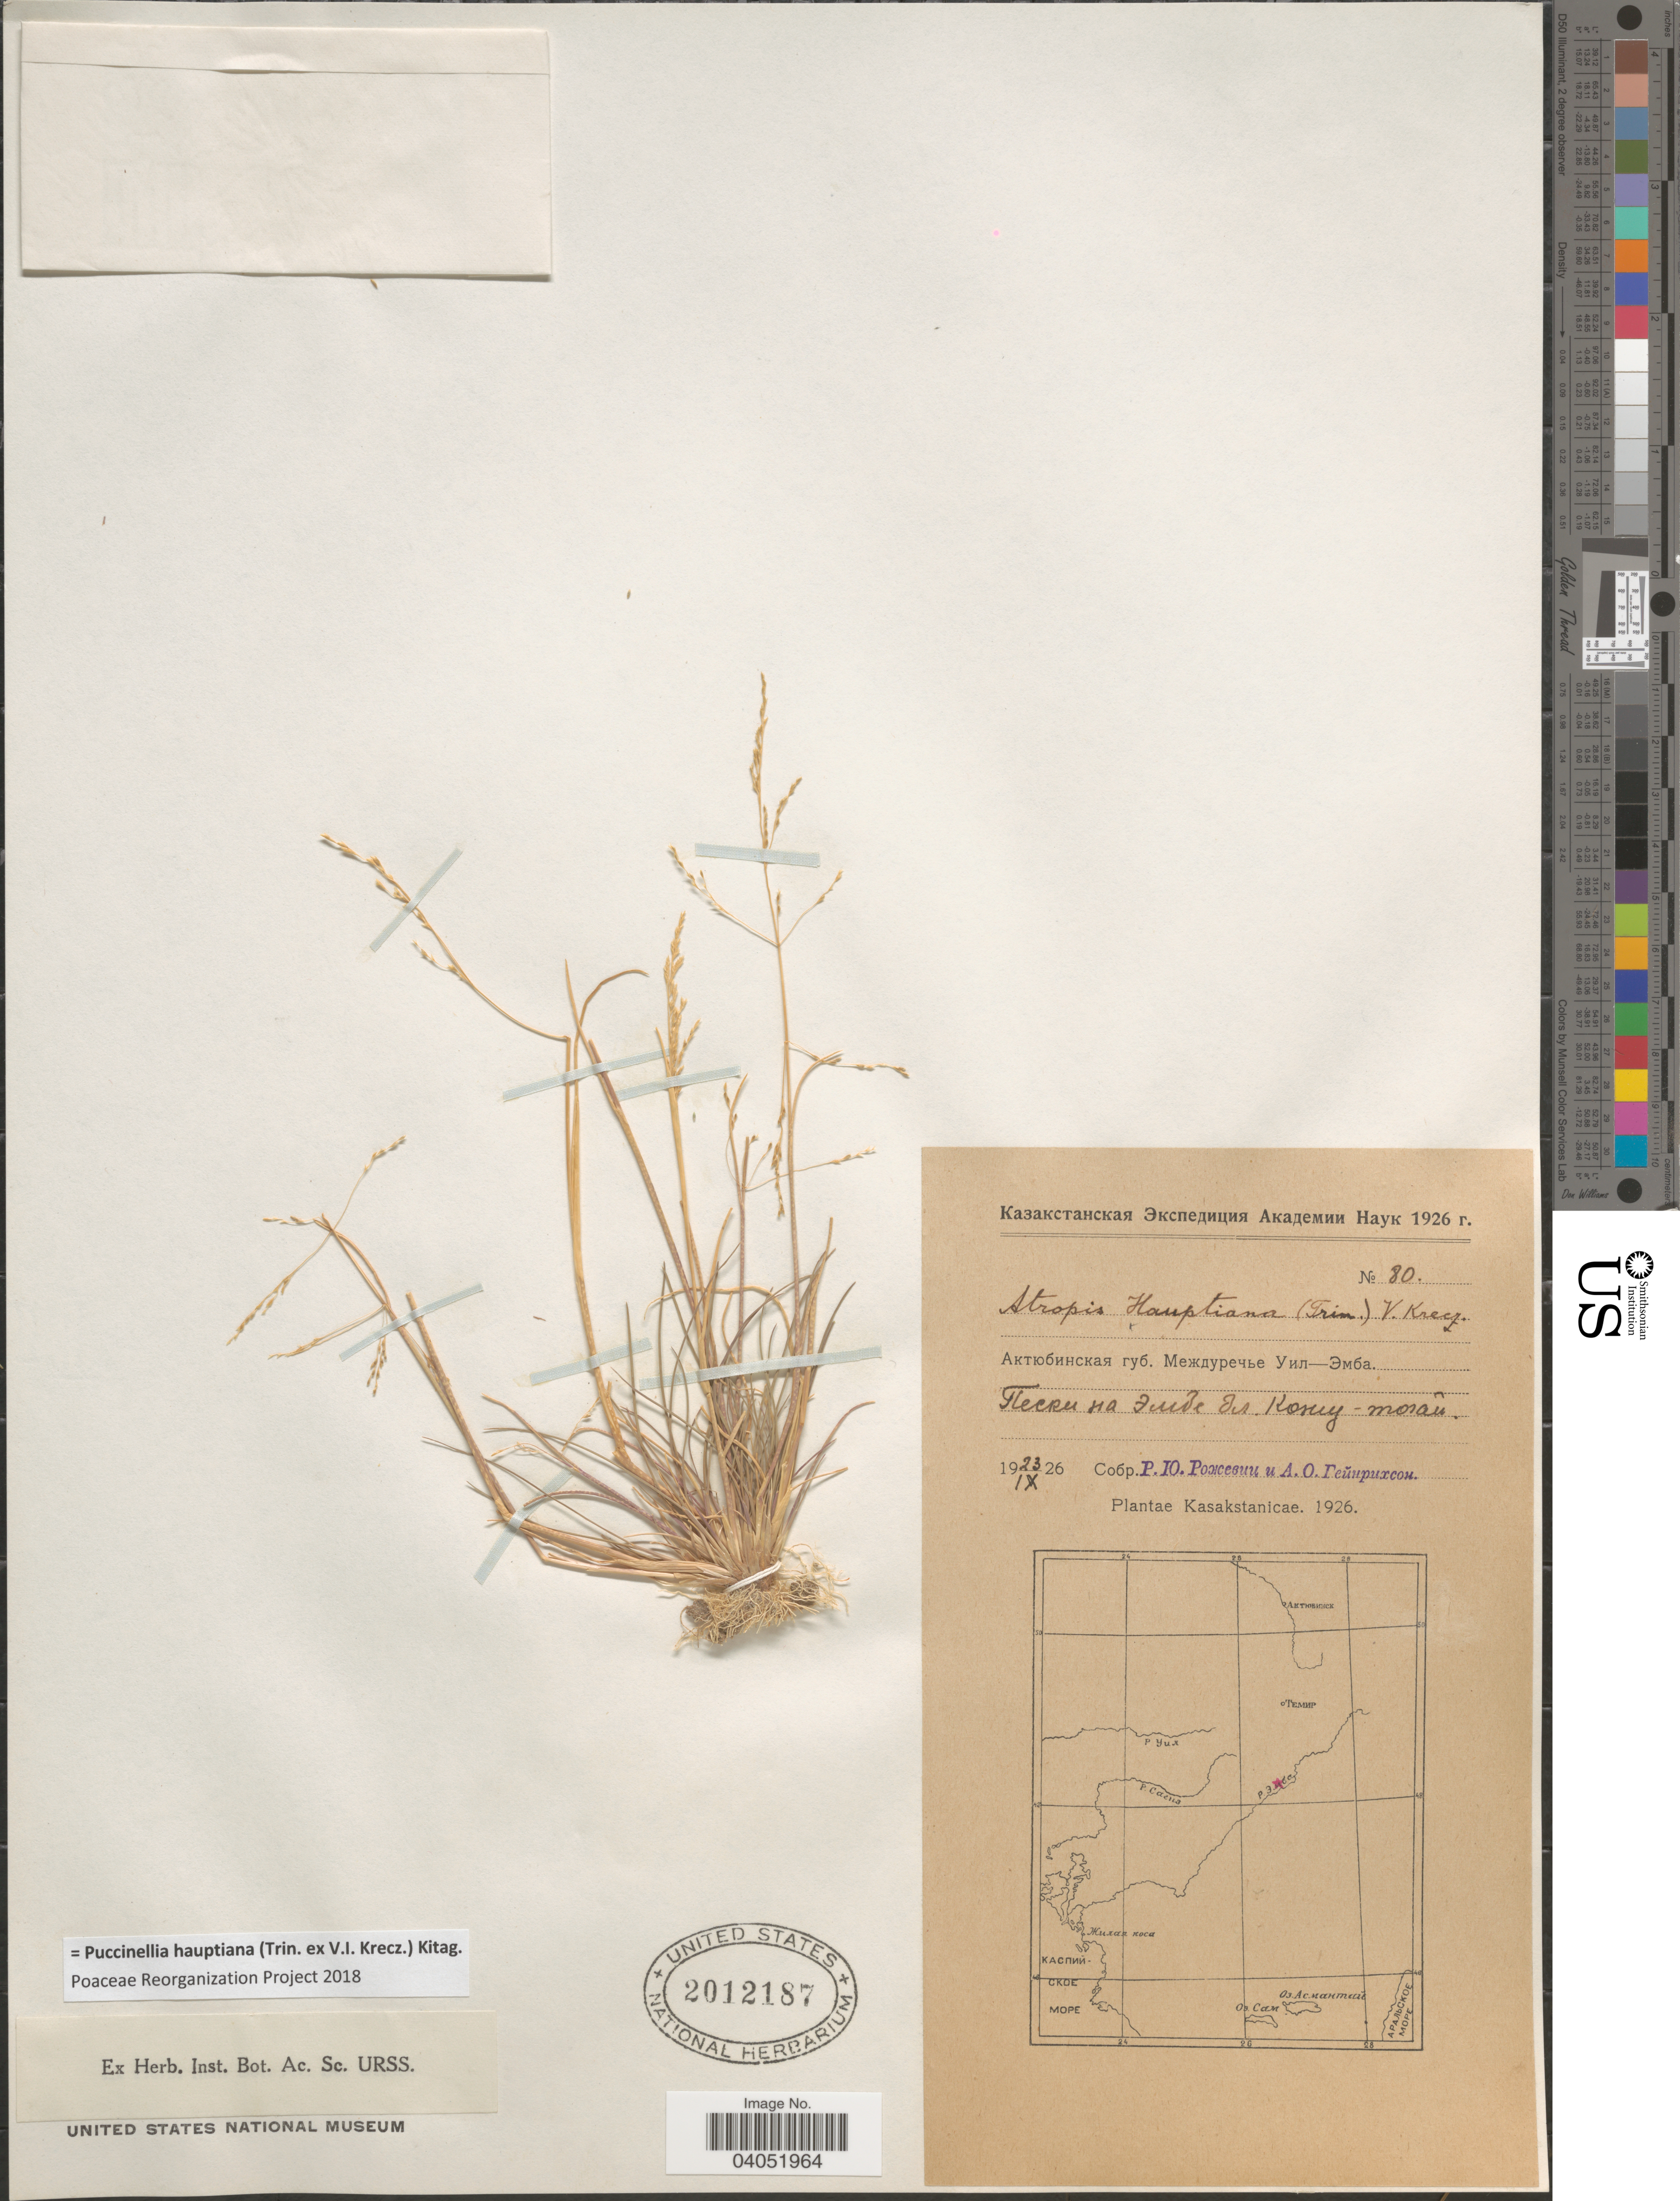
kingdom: Plantae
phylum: Tracheophyta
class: Liliopsida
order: Poales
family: Poaceae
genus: Puccinellia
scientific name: Puccinellia hauptiana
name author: (Trin. ex V.I. Krecz.) Kitag.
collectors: R. Rozhevits & A. Geinrikhson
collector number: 80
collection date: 1926-09-23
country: Kazakhstan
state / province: Aqtobe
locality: Between rivers Uil and Emba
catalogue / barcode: US 2012187